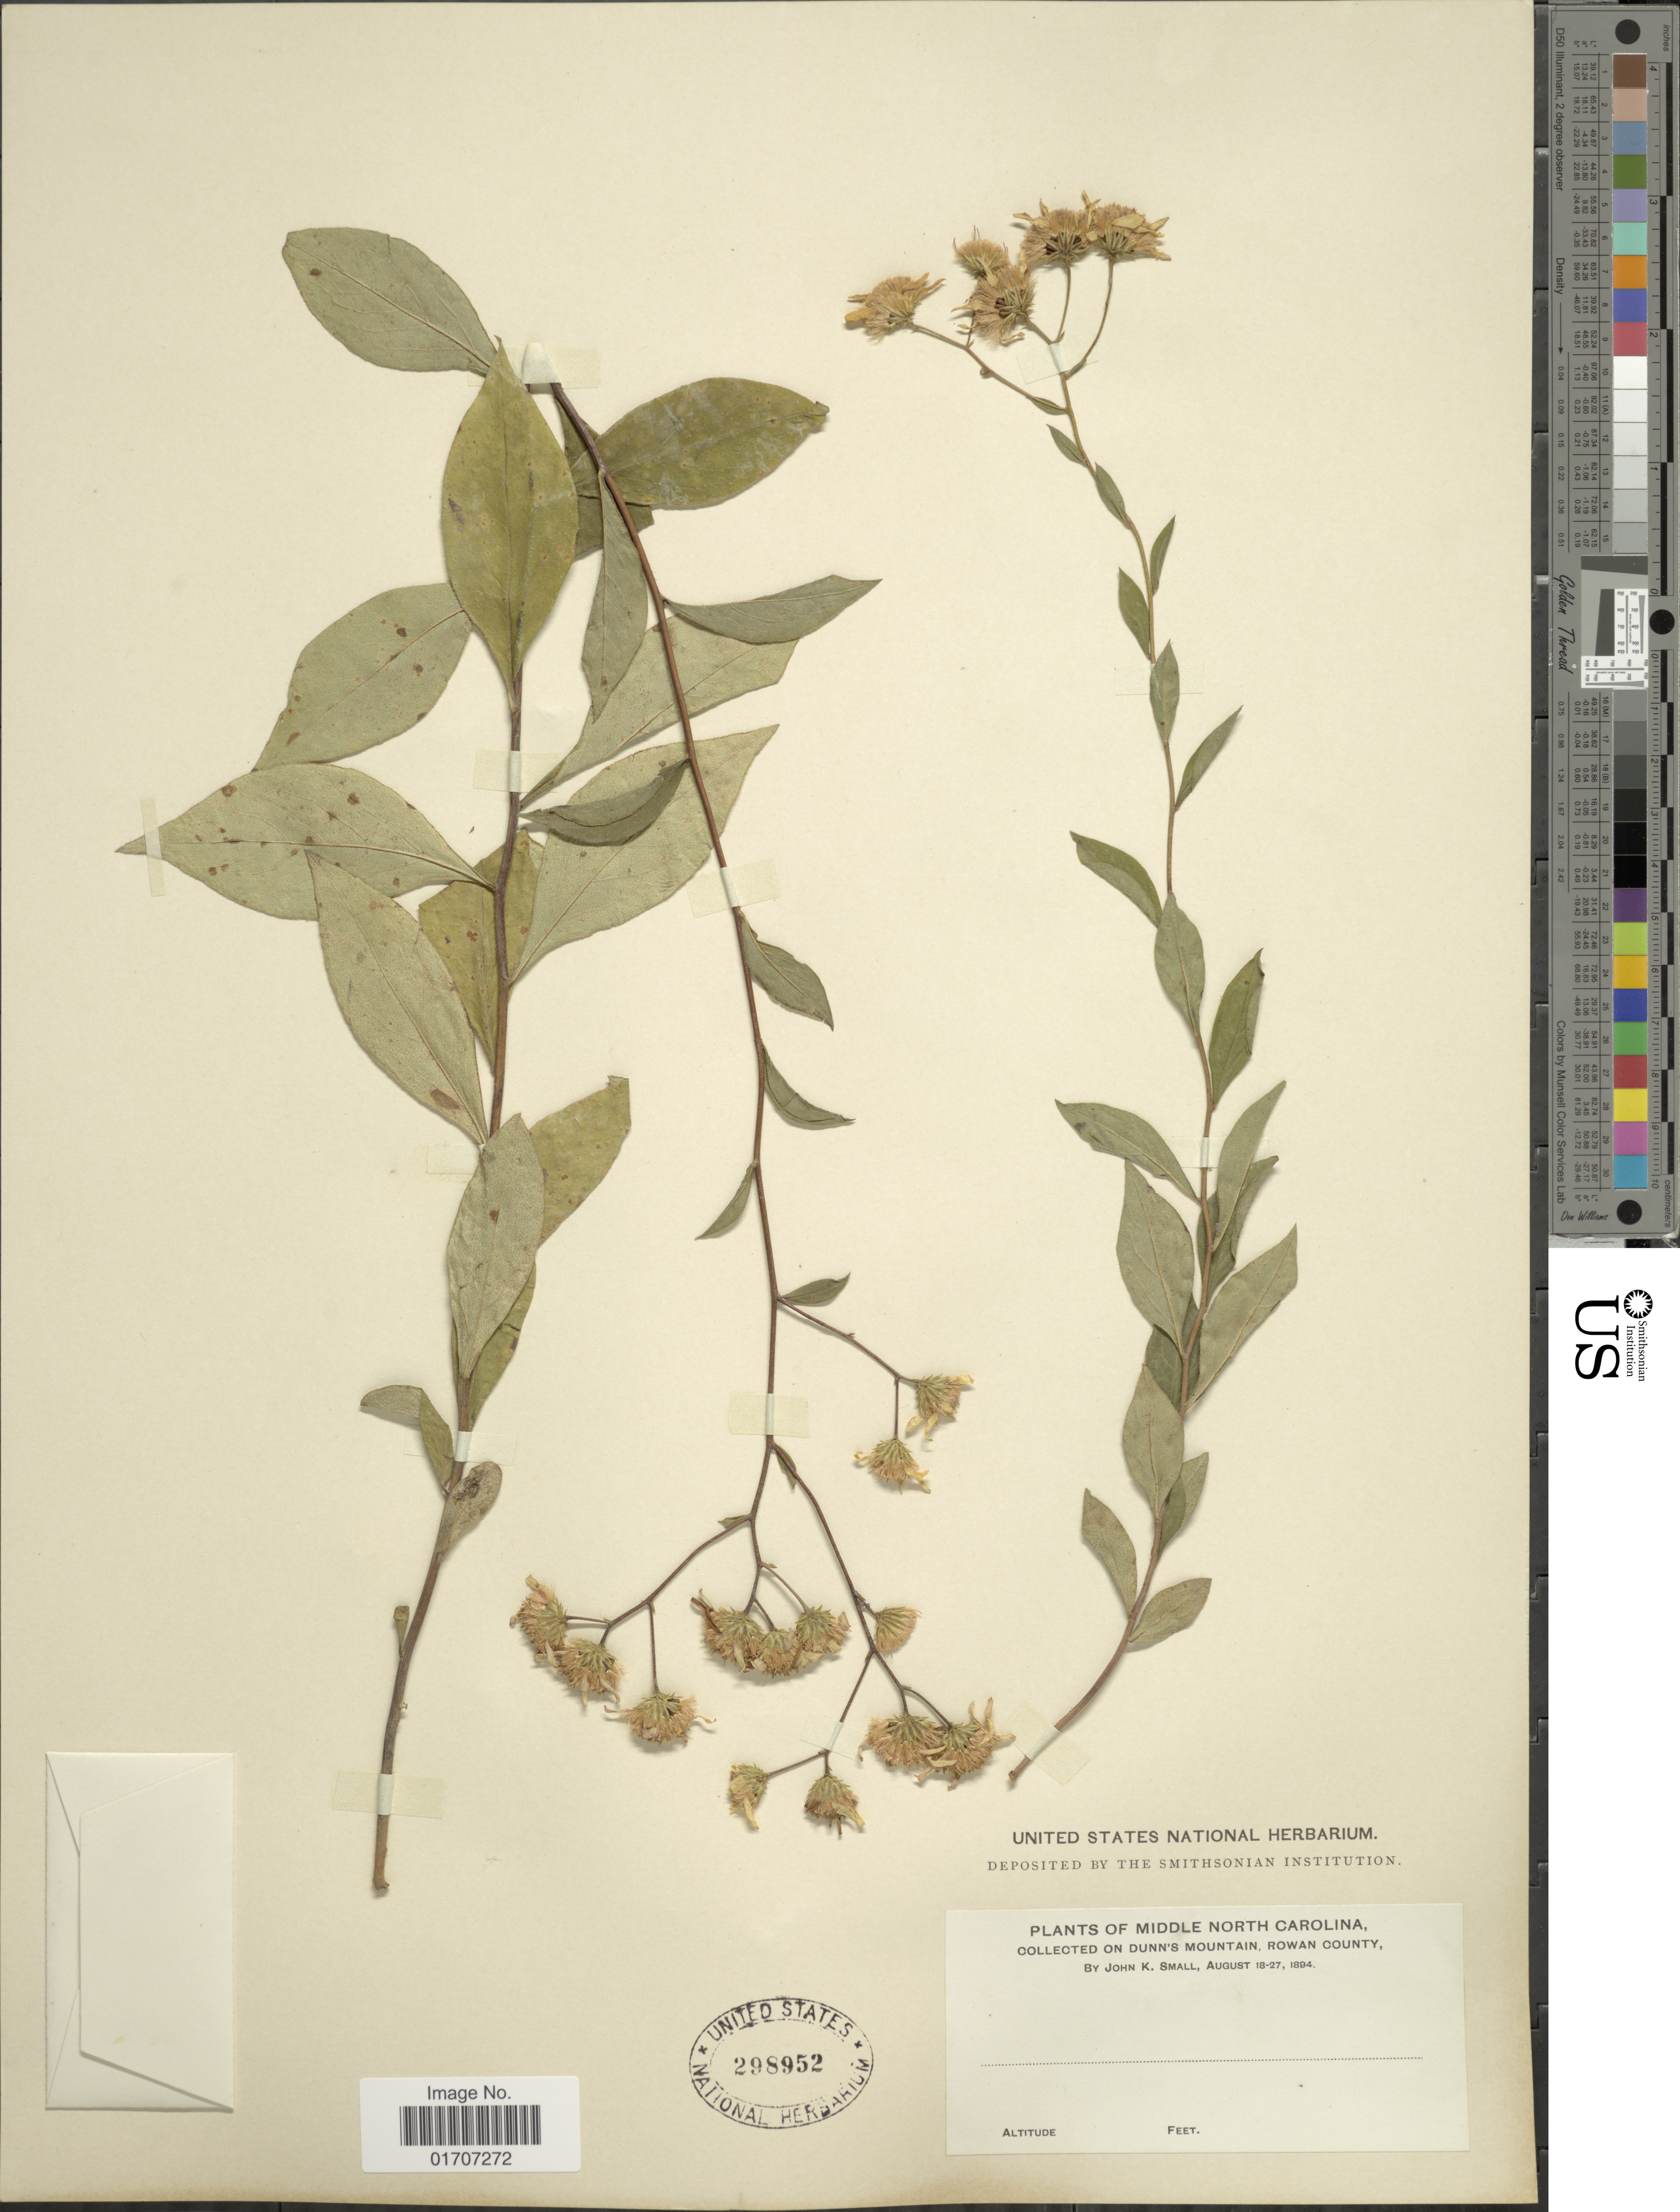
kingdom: Plantae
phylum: Tracheophyta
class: Magnoliopsida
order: Asterales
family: Asteraceae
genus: Doellingeria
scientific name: Doellingeria infirma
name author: (Michx.) Greene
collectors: J. K. Small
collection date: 1894-08-18/1894-08-27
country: United States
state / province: North Carolina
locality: Middle North Carolina, on Dunn's Mountain, Rowan County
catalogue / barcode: US 298952